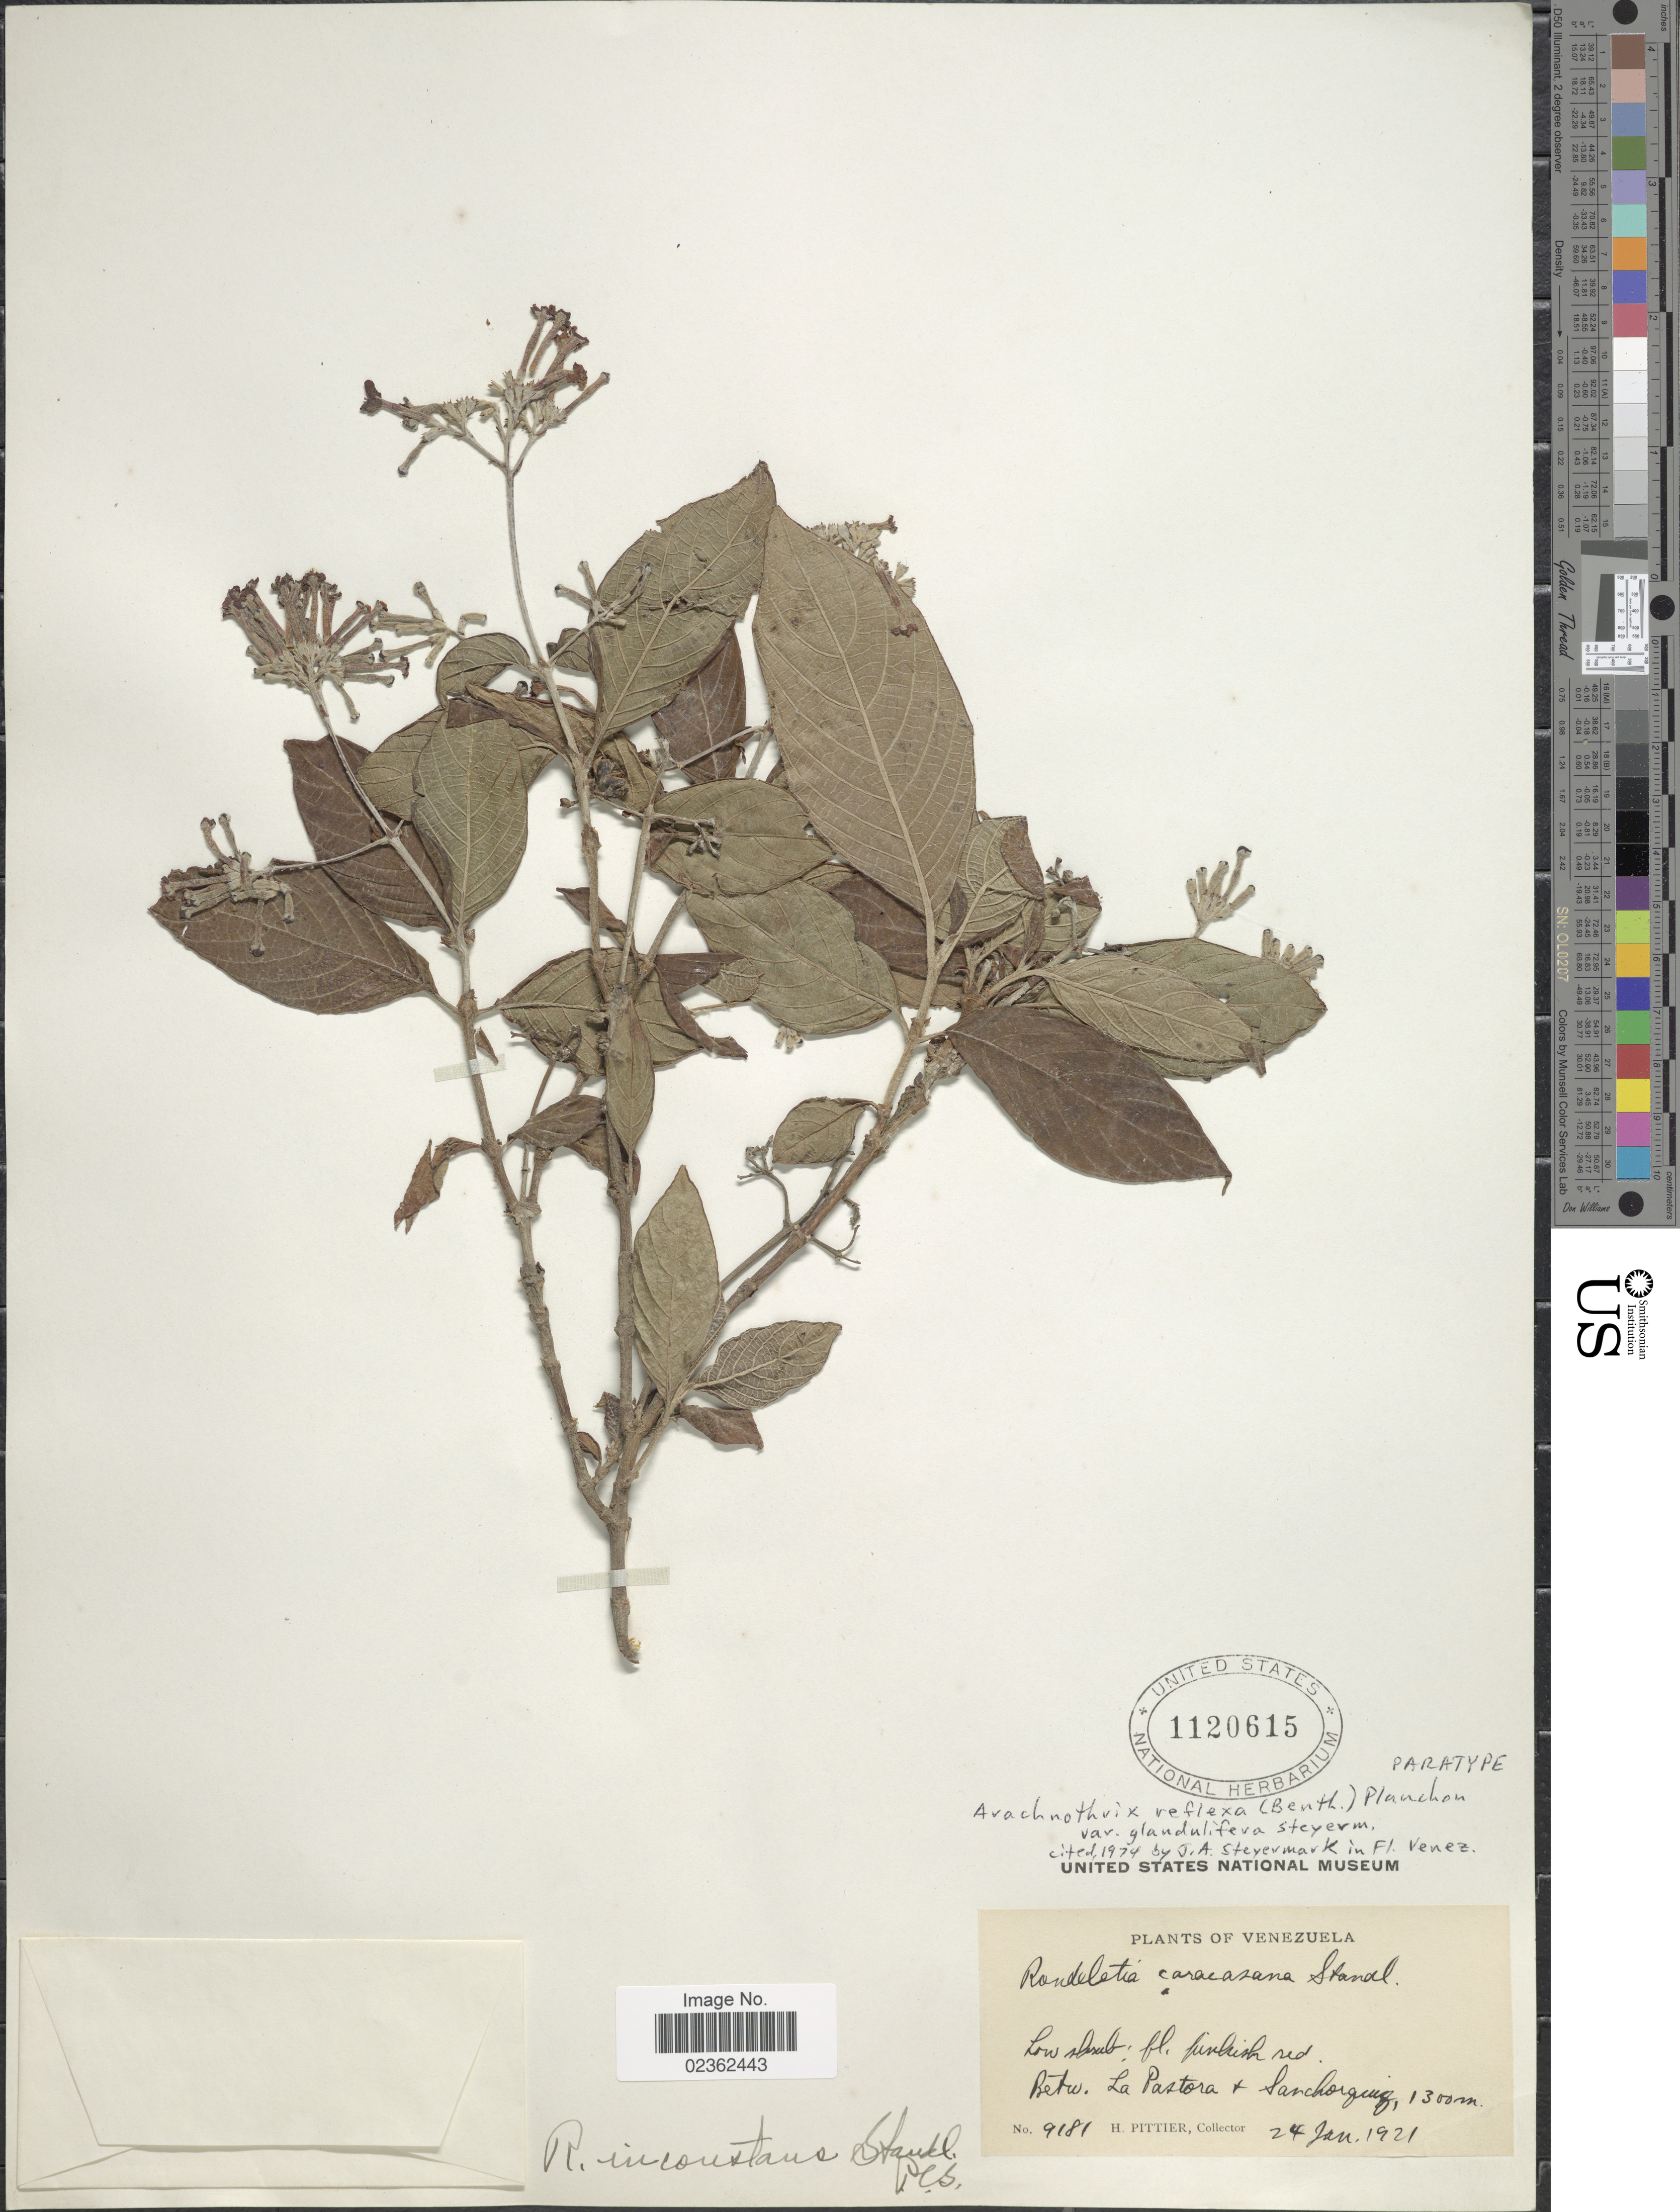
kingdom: Plantae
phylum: Tracheophyta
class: Magnoliopsida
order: Gentianales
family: Rubiaceae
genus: Arachnothryx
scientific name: Arachnothryx reflexa var. glandulifera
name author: Steyerm.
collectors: H. F. Pittier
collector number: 9181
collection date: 1921-01-24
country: Venezuela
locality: Between La Pastora + Sanchorquiz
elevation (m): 1300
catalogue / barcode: US 1120615